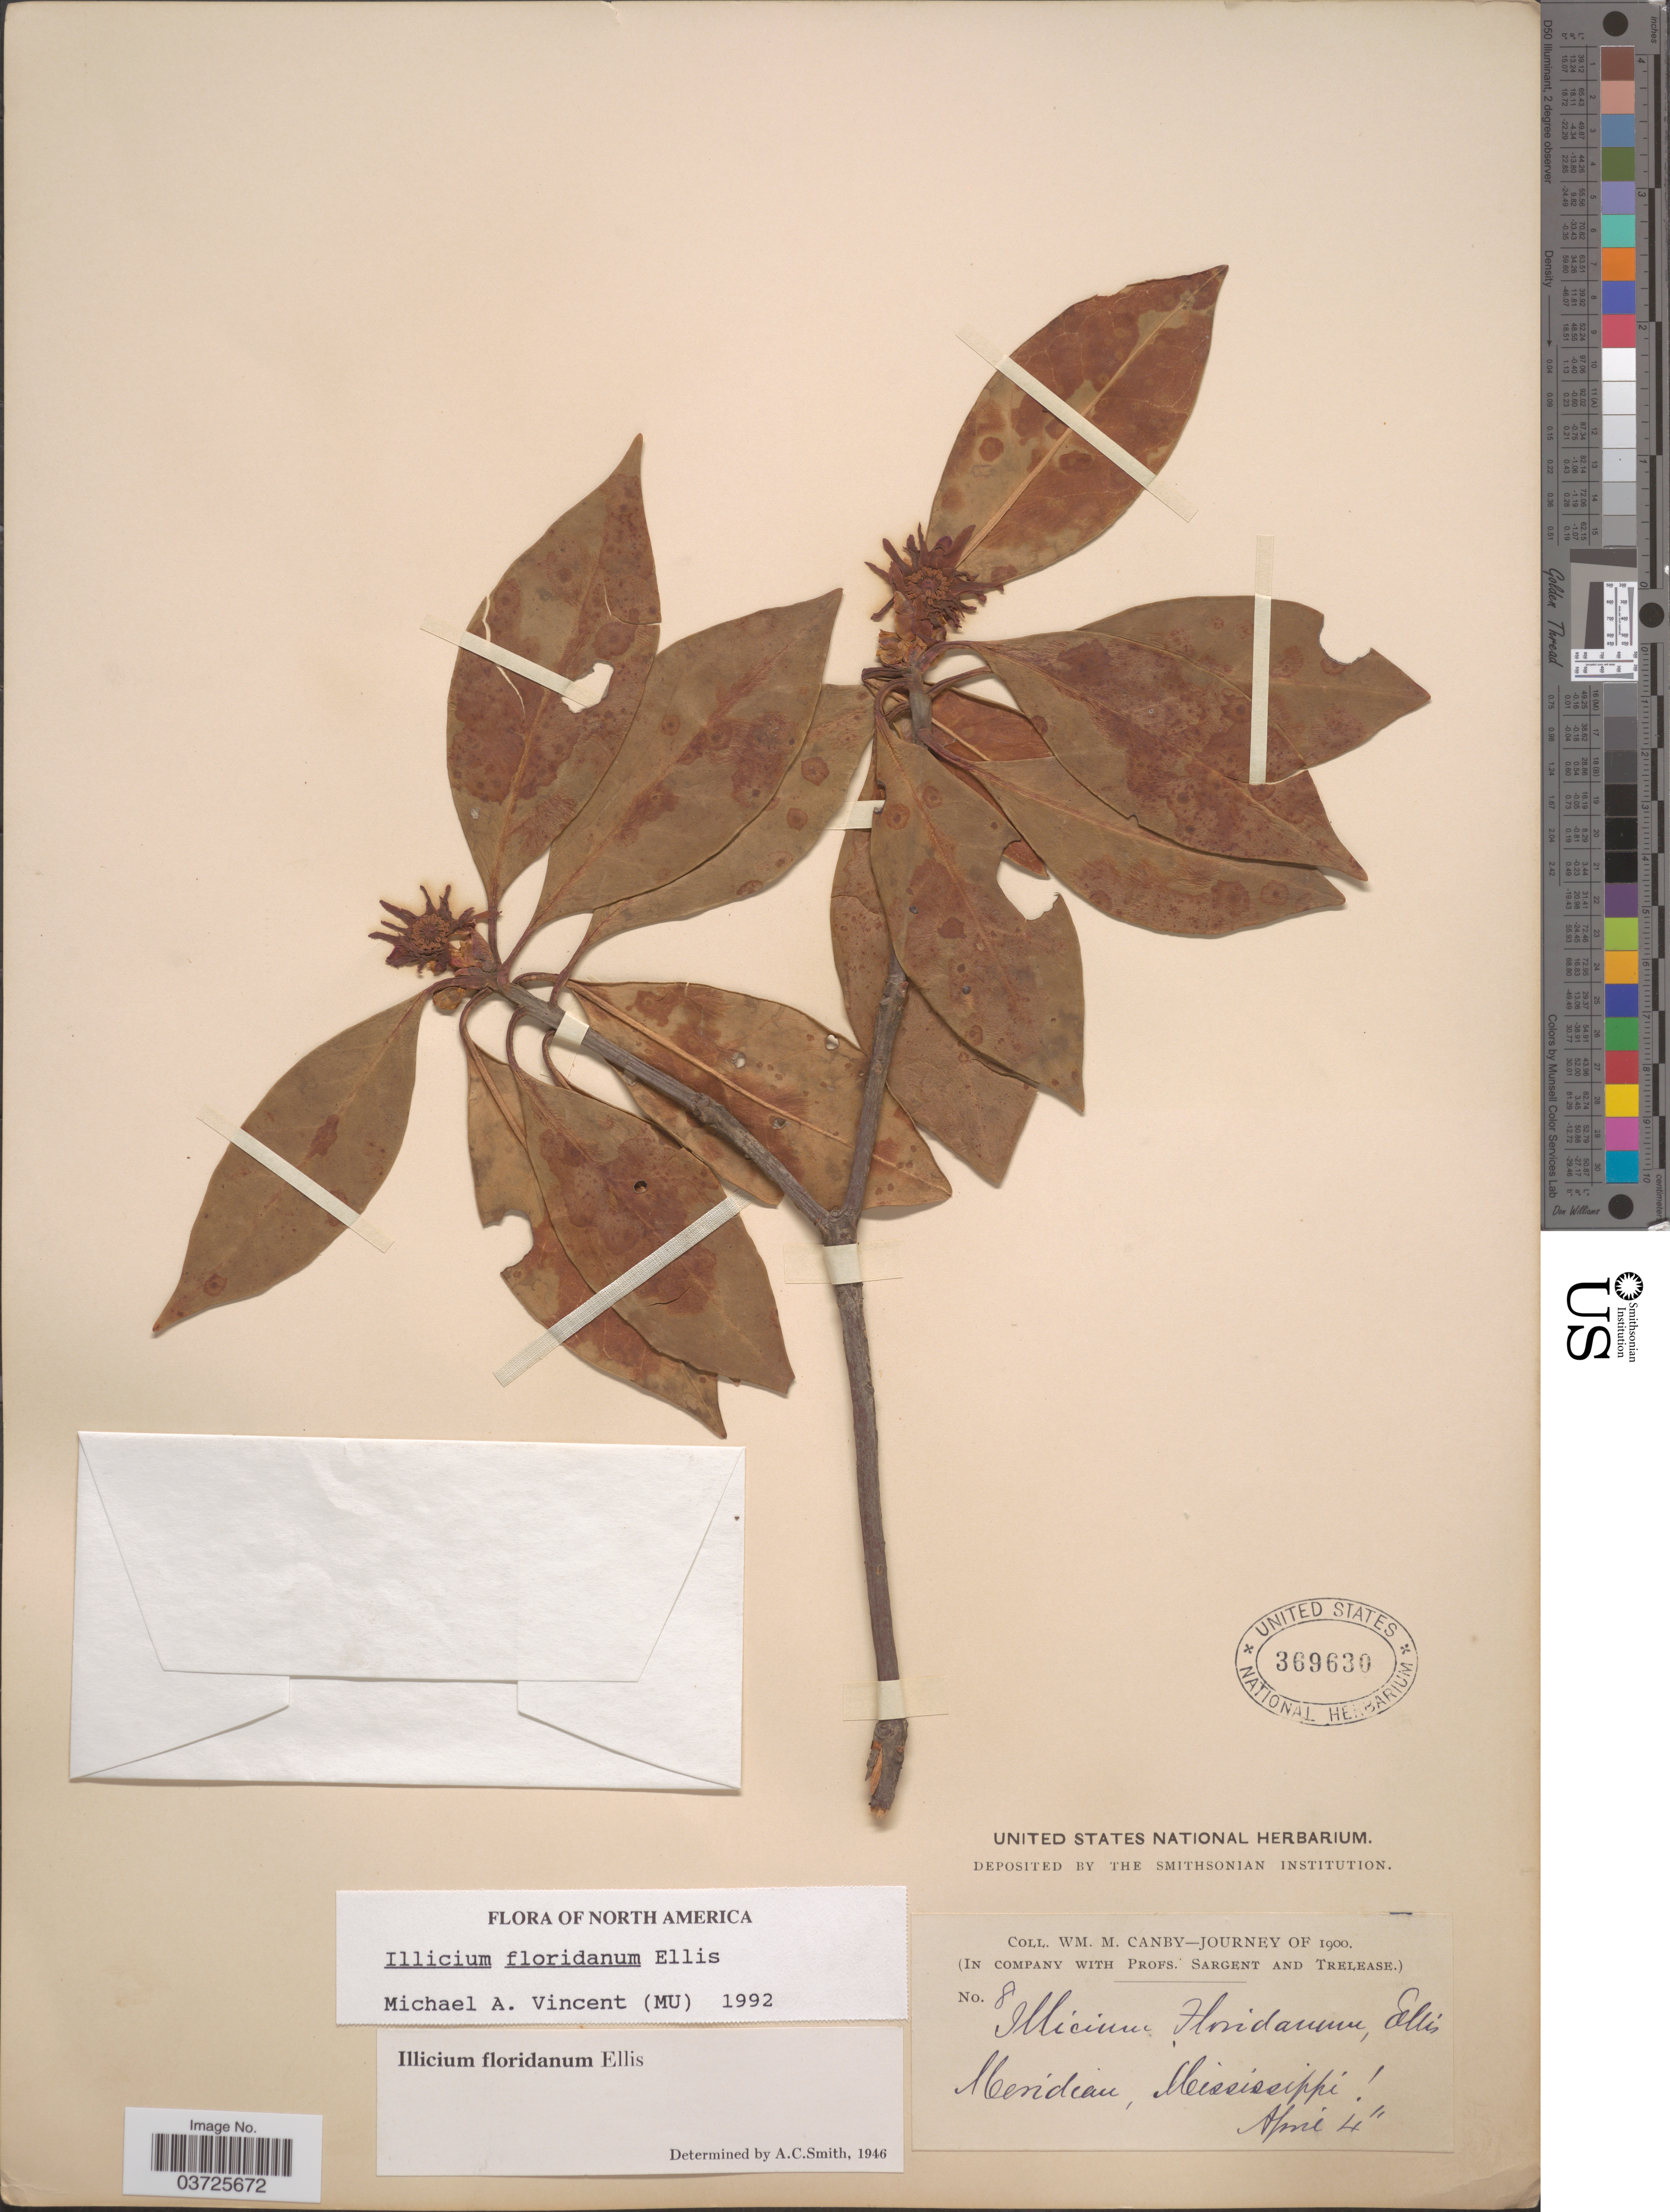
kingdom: Plantae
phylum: Tracheophyta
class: Magnoliopsida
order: Austrobaileyales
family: Schisandraceae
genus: Illicium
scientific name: Illicium floridanum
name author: J. Ellis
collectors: W. M. Canby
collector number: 8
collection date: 1900-04-04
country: United States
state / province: Mississippi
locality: Meridian.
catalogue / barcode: US 369630